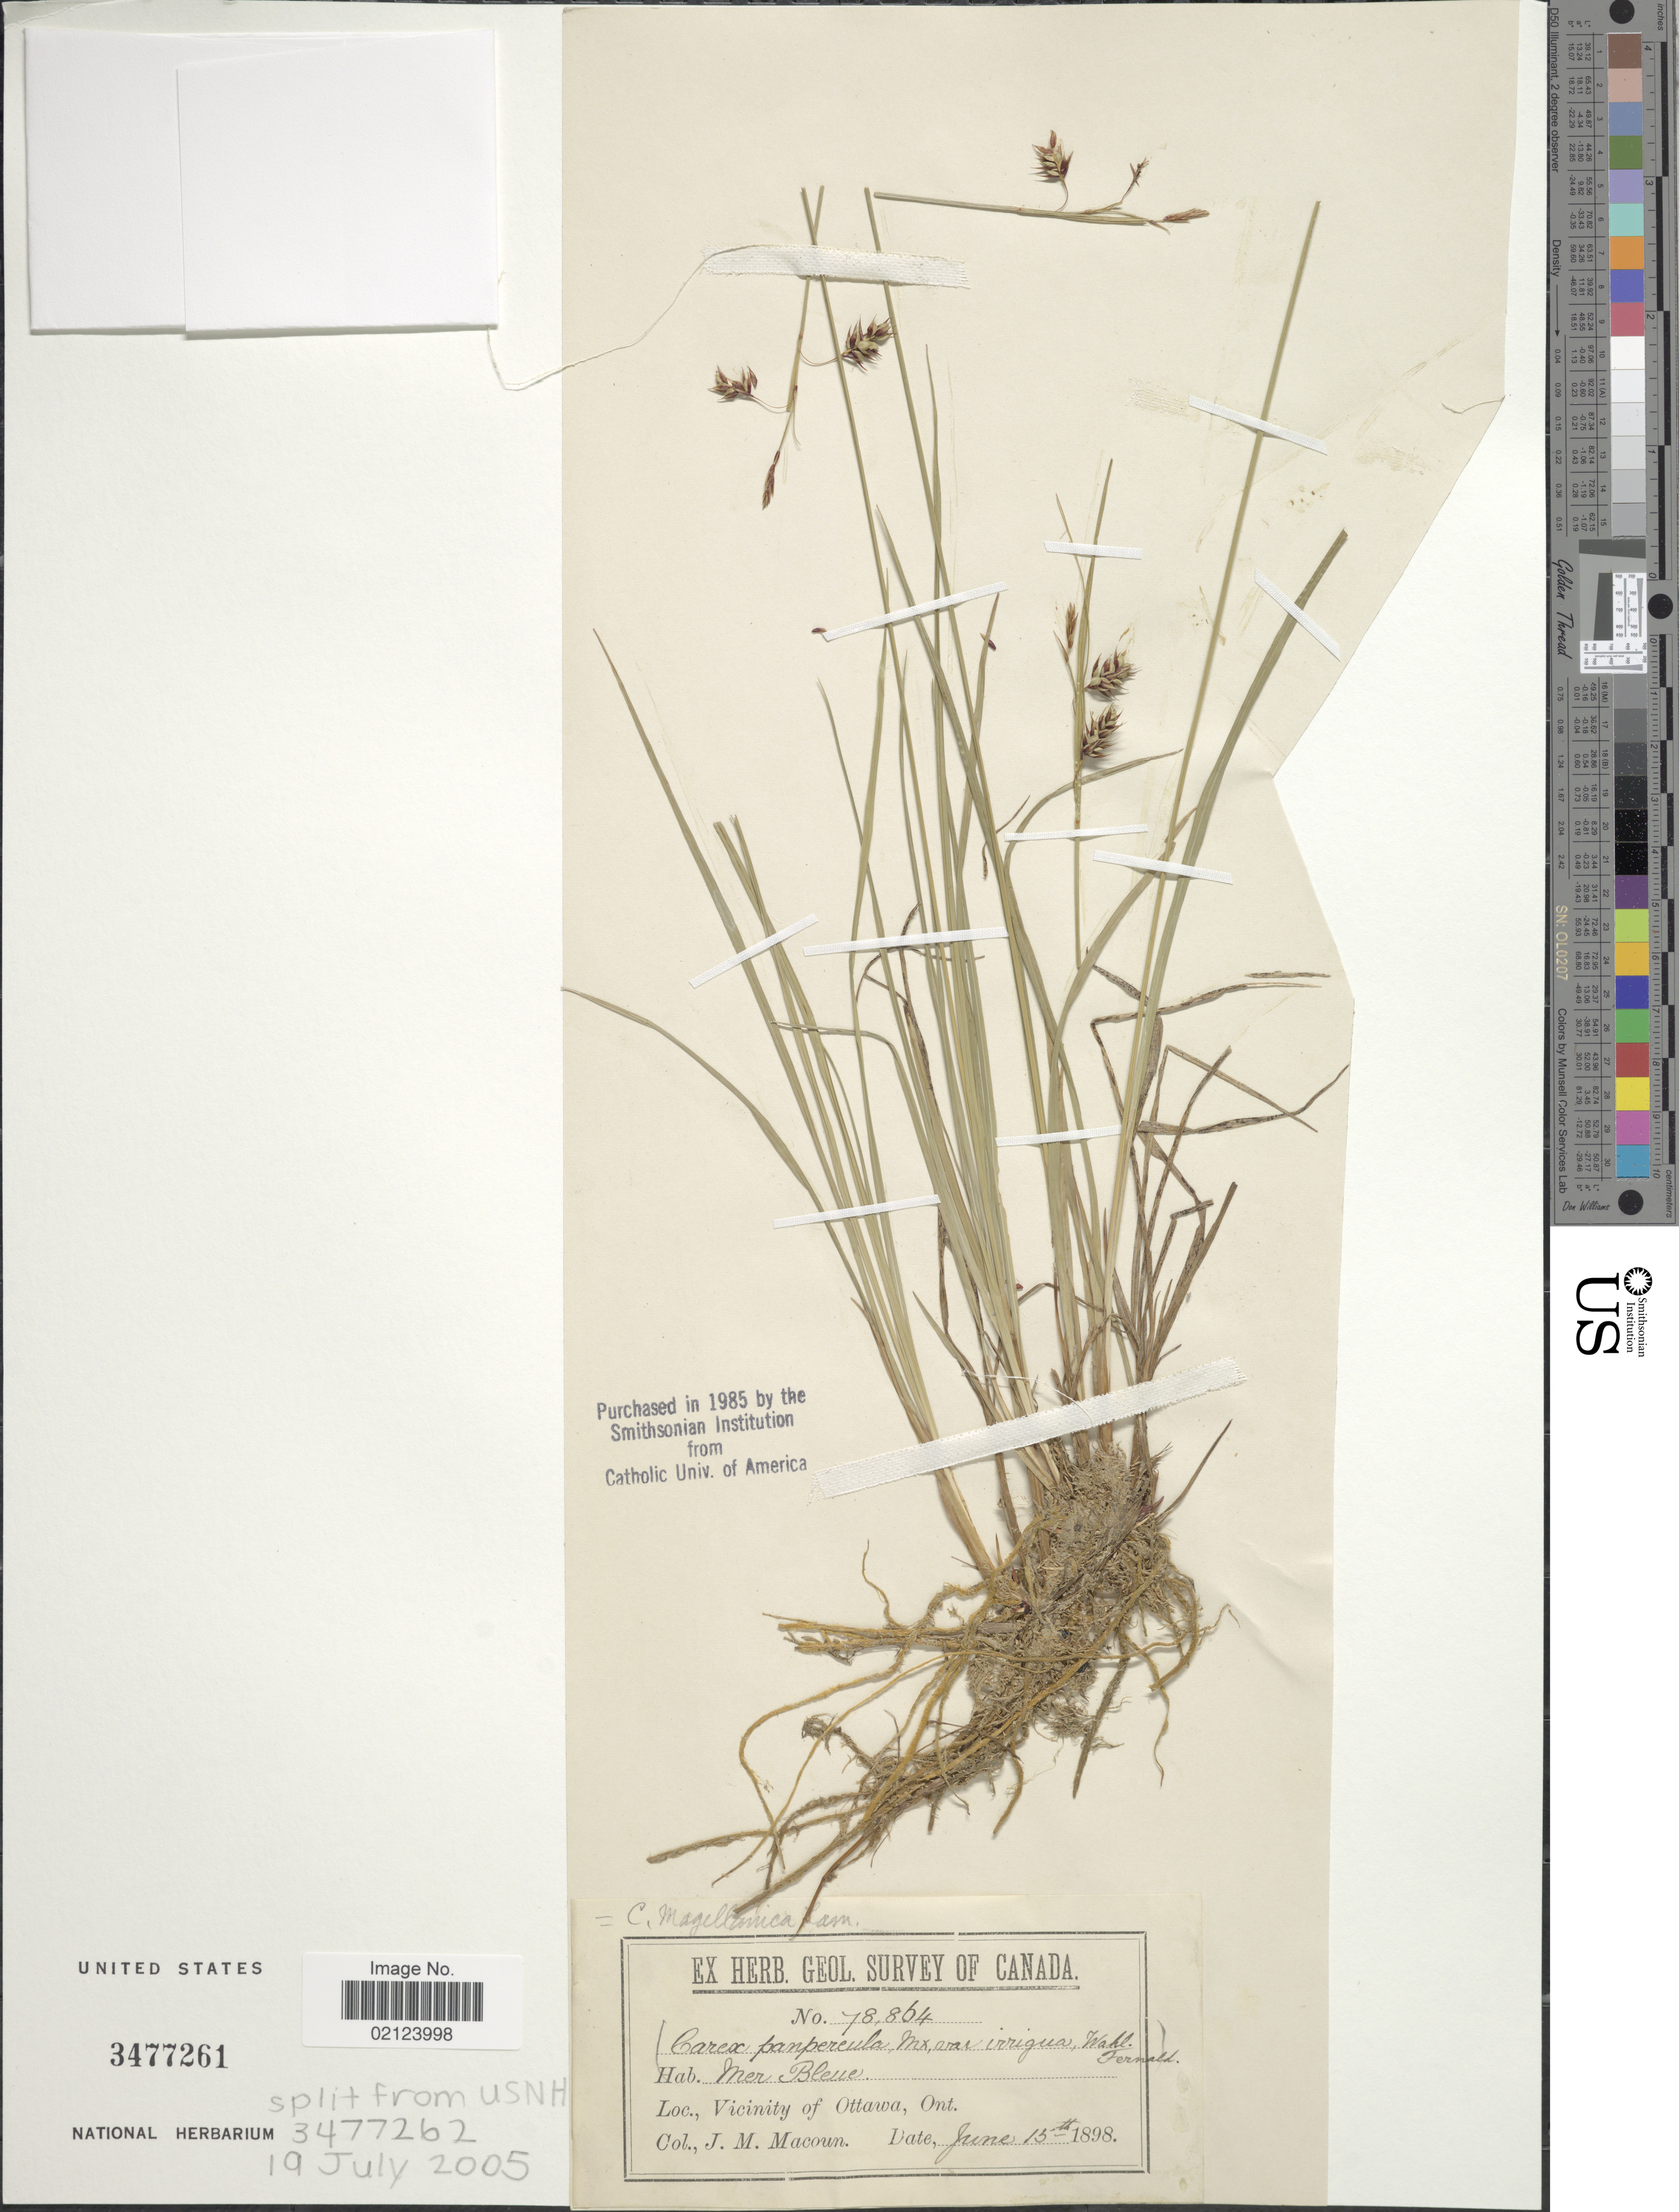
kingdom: Plantae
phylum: Tracheophyta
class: Liliopsida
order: Poales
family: Cyperaceae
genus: Carex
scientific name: Carex magellanica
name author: Lam.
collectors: J. M. Macoun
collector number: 78864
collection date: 1898-06-15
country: Canada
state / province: Ontario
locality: Mer Bleue. Vicinity of Ottawa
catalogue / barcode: US 3477261